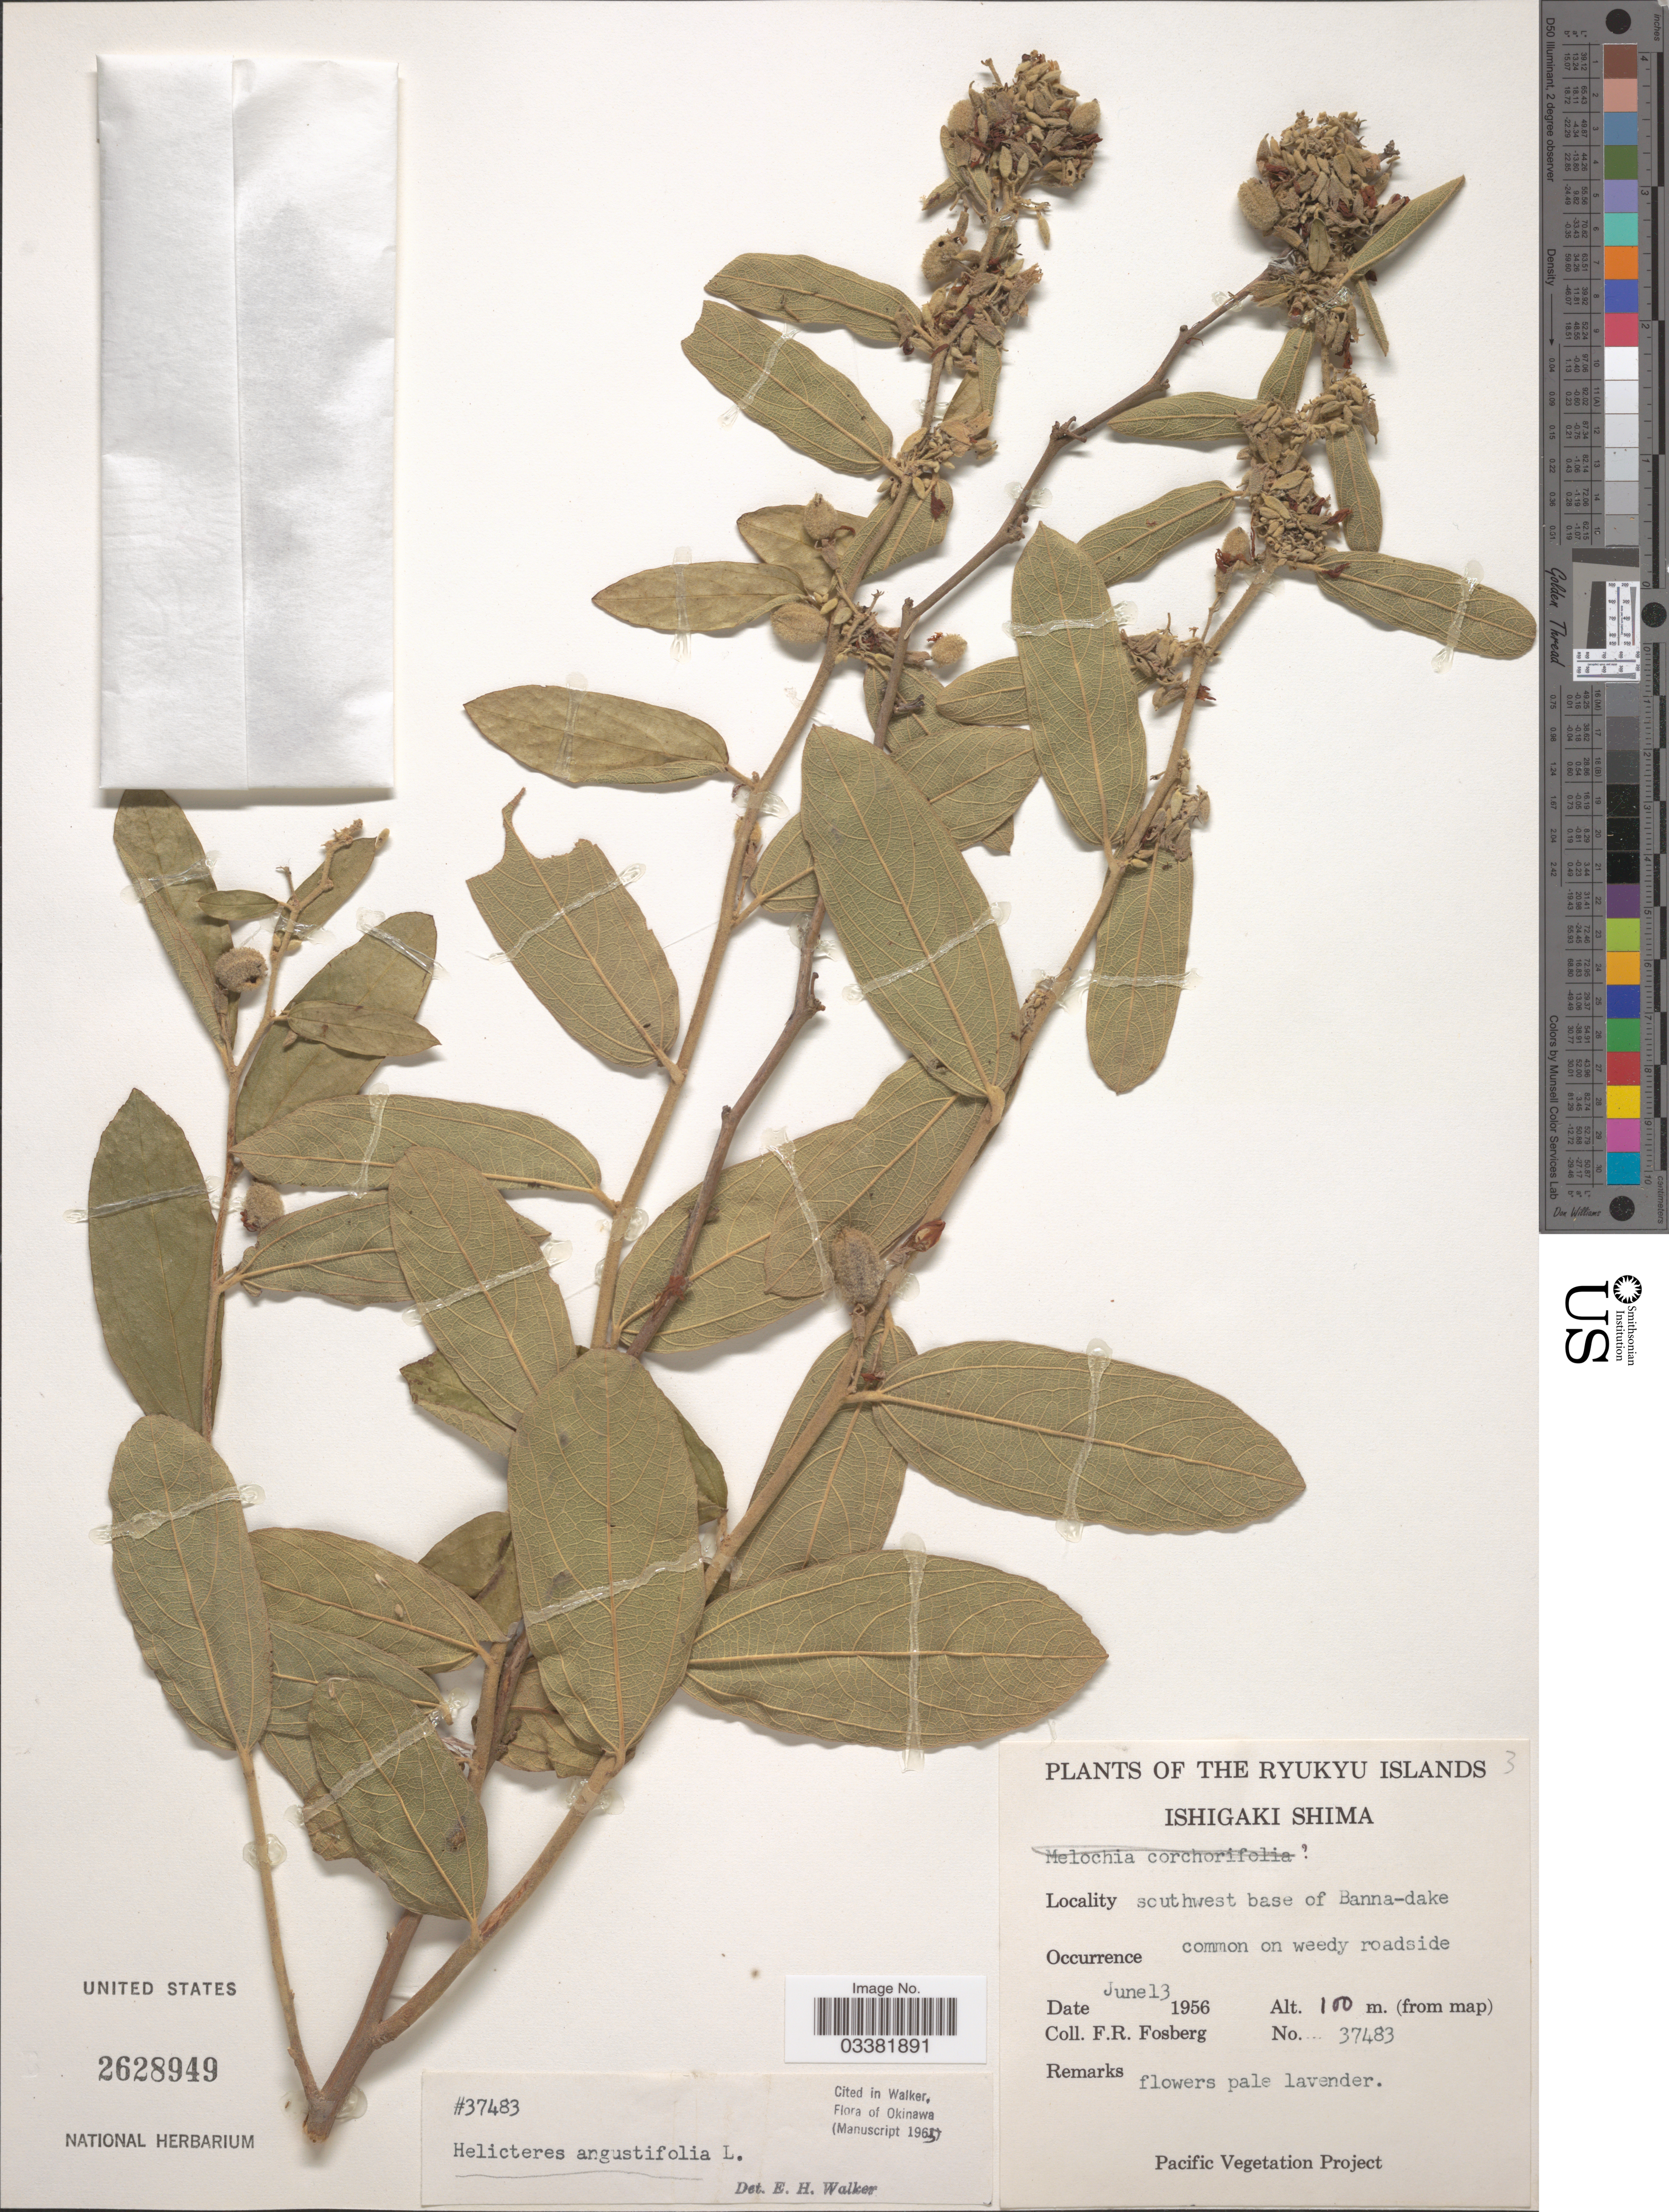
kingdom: Plantae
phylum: Tracheophyta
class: Magnoliopsida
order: Malvales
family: Malvaceae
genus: Helicteres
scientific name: Helicteres angustifolia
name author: L.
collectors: F. R. Fosberg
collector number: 37483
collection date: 1956-06-13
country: Japan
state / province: Okinawa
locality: The Ryukyu Islands. Ishigaki Shima, southwest base of Banna-dake.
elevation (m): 100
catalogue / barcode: US 2628949